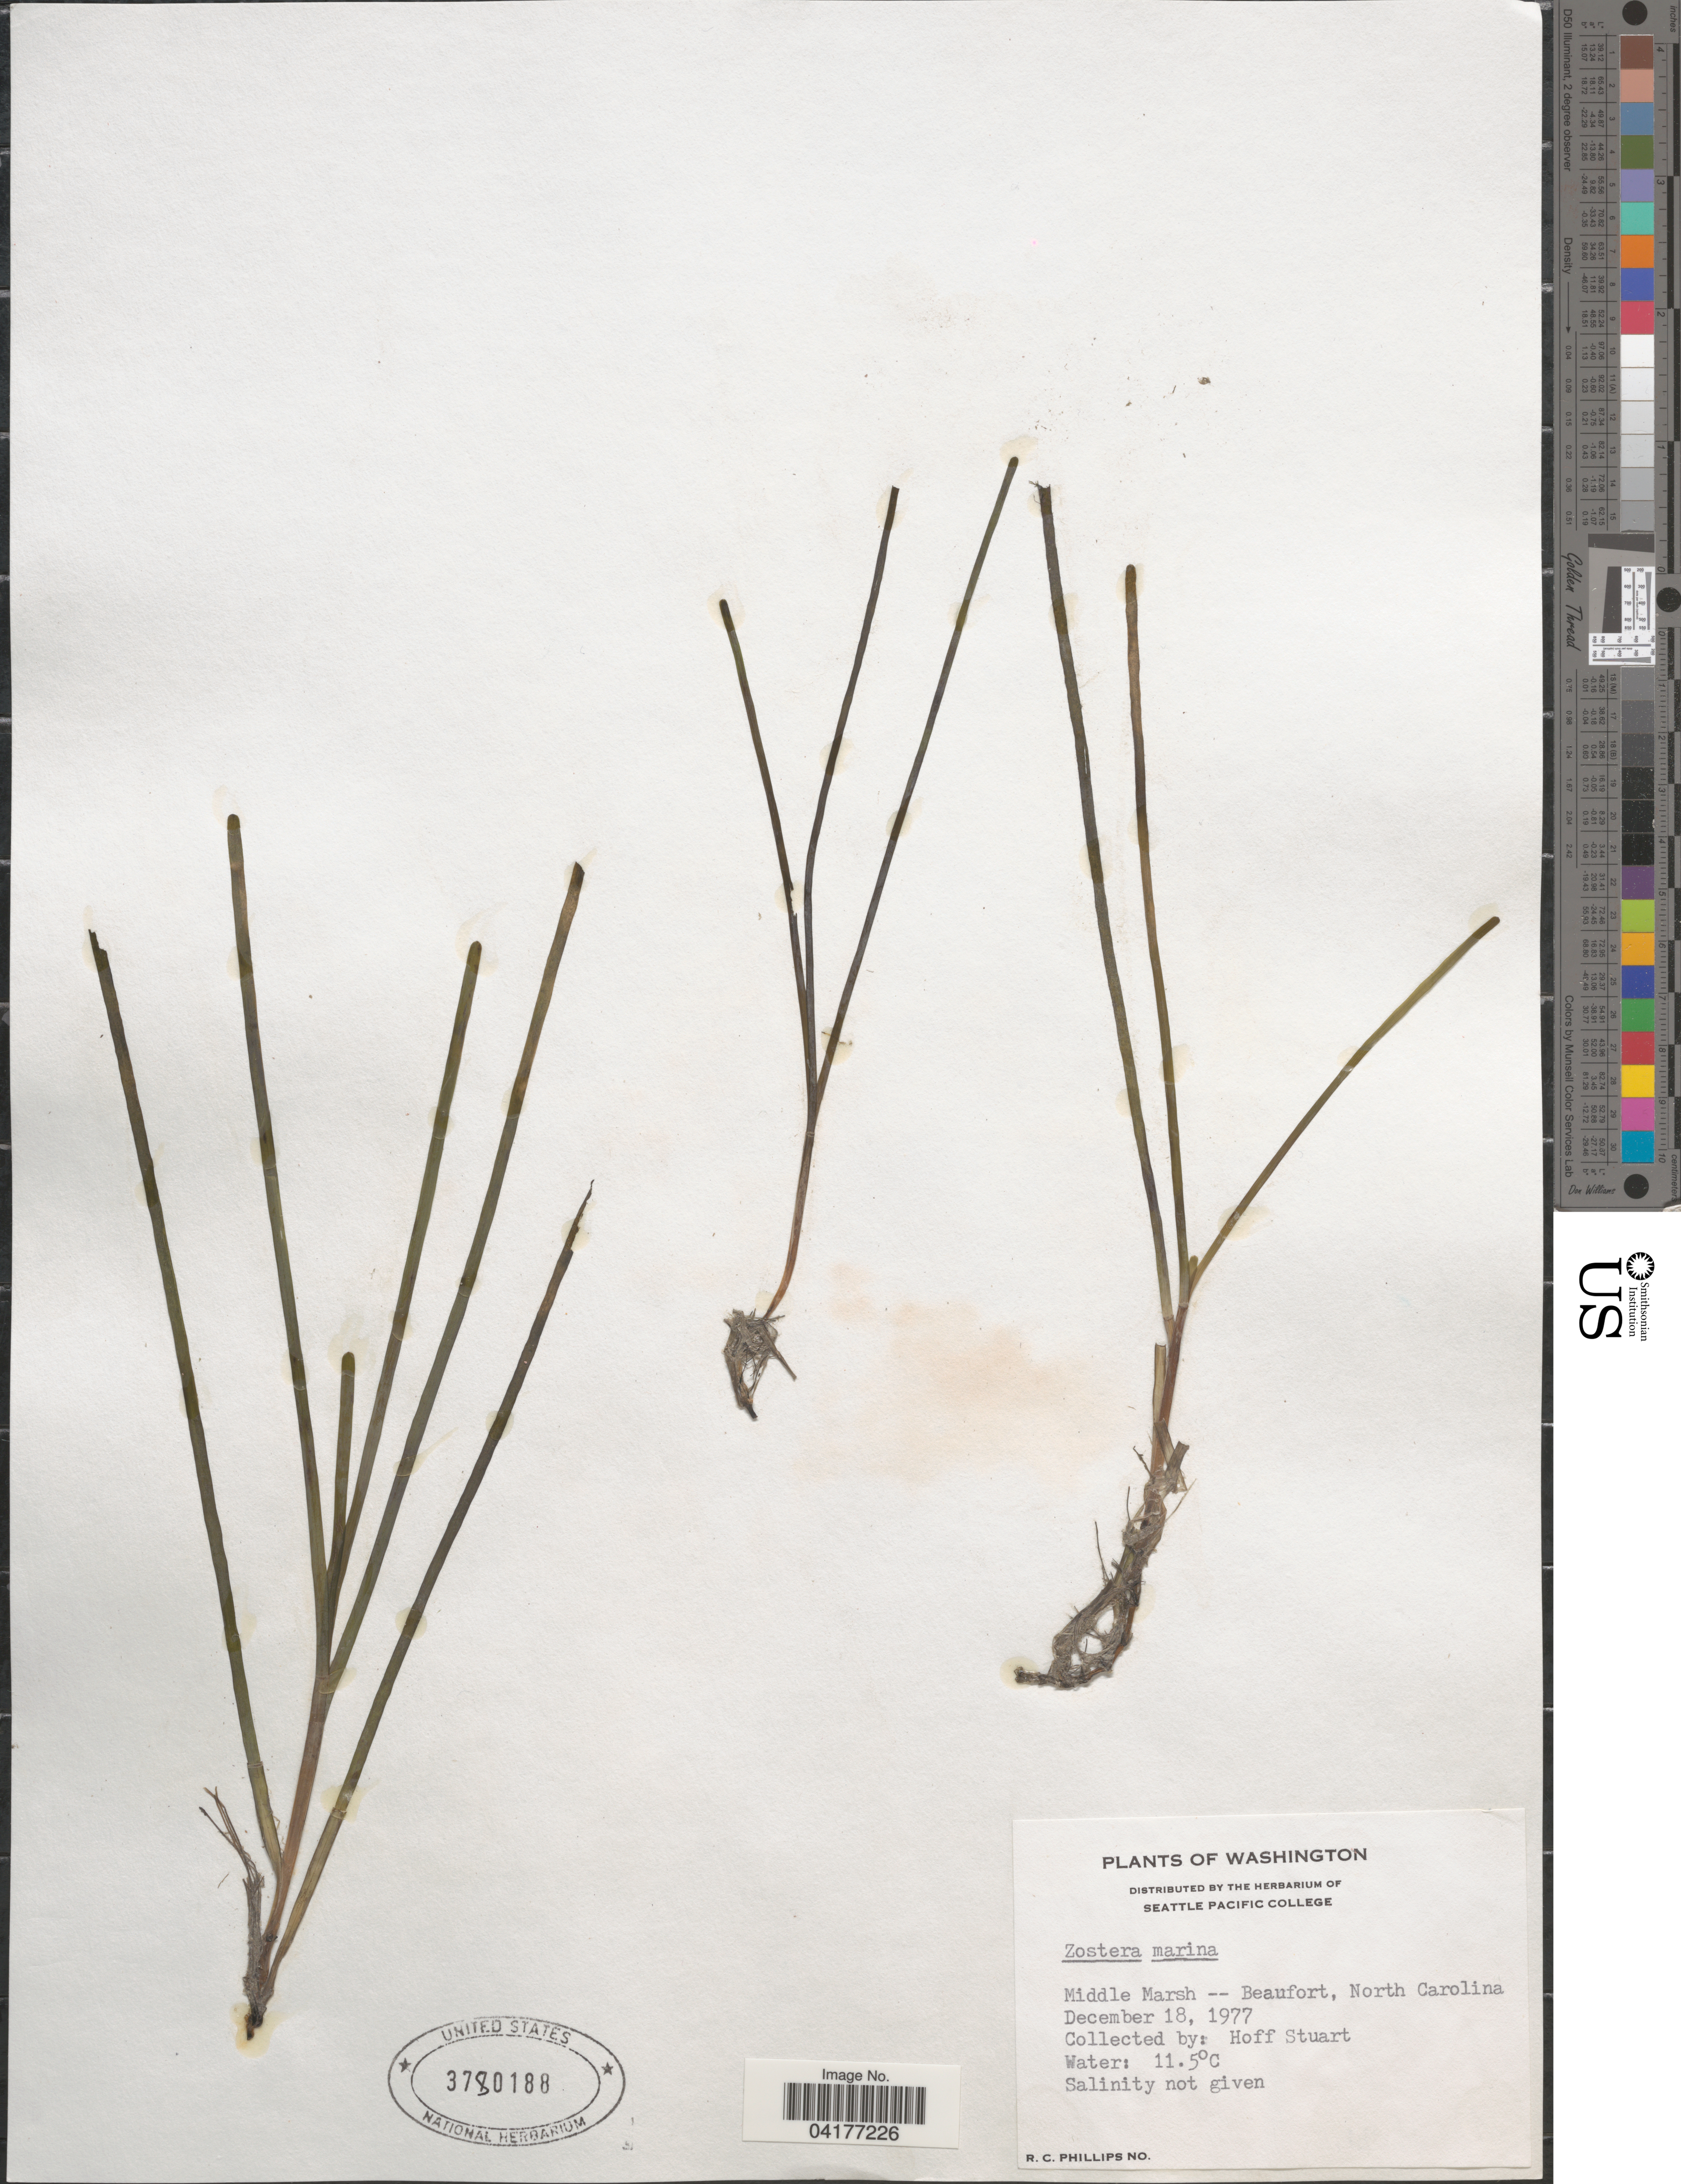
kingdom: Plantae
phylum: Tracheophyta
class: Liliopsida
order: Alismatales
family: Zosteraceae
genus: Zostera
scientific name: Zostera marina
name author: L.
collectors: H. Stuart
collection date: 1977-12-18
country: United States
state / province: North Carolina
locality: Middle Marsh -- Beaufort.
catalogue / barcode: US 3780188